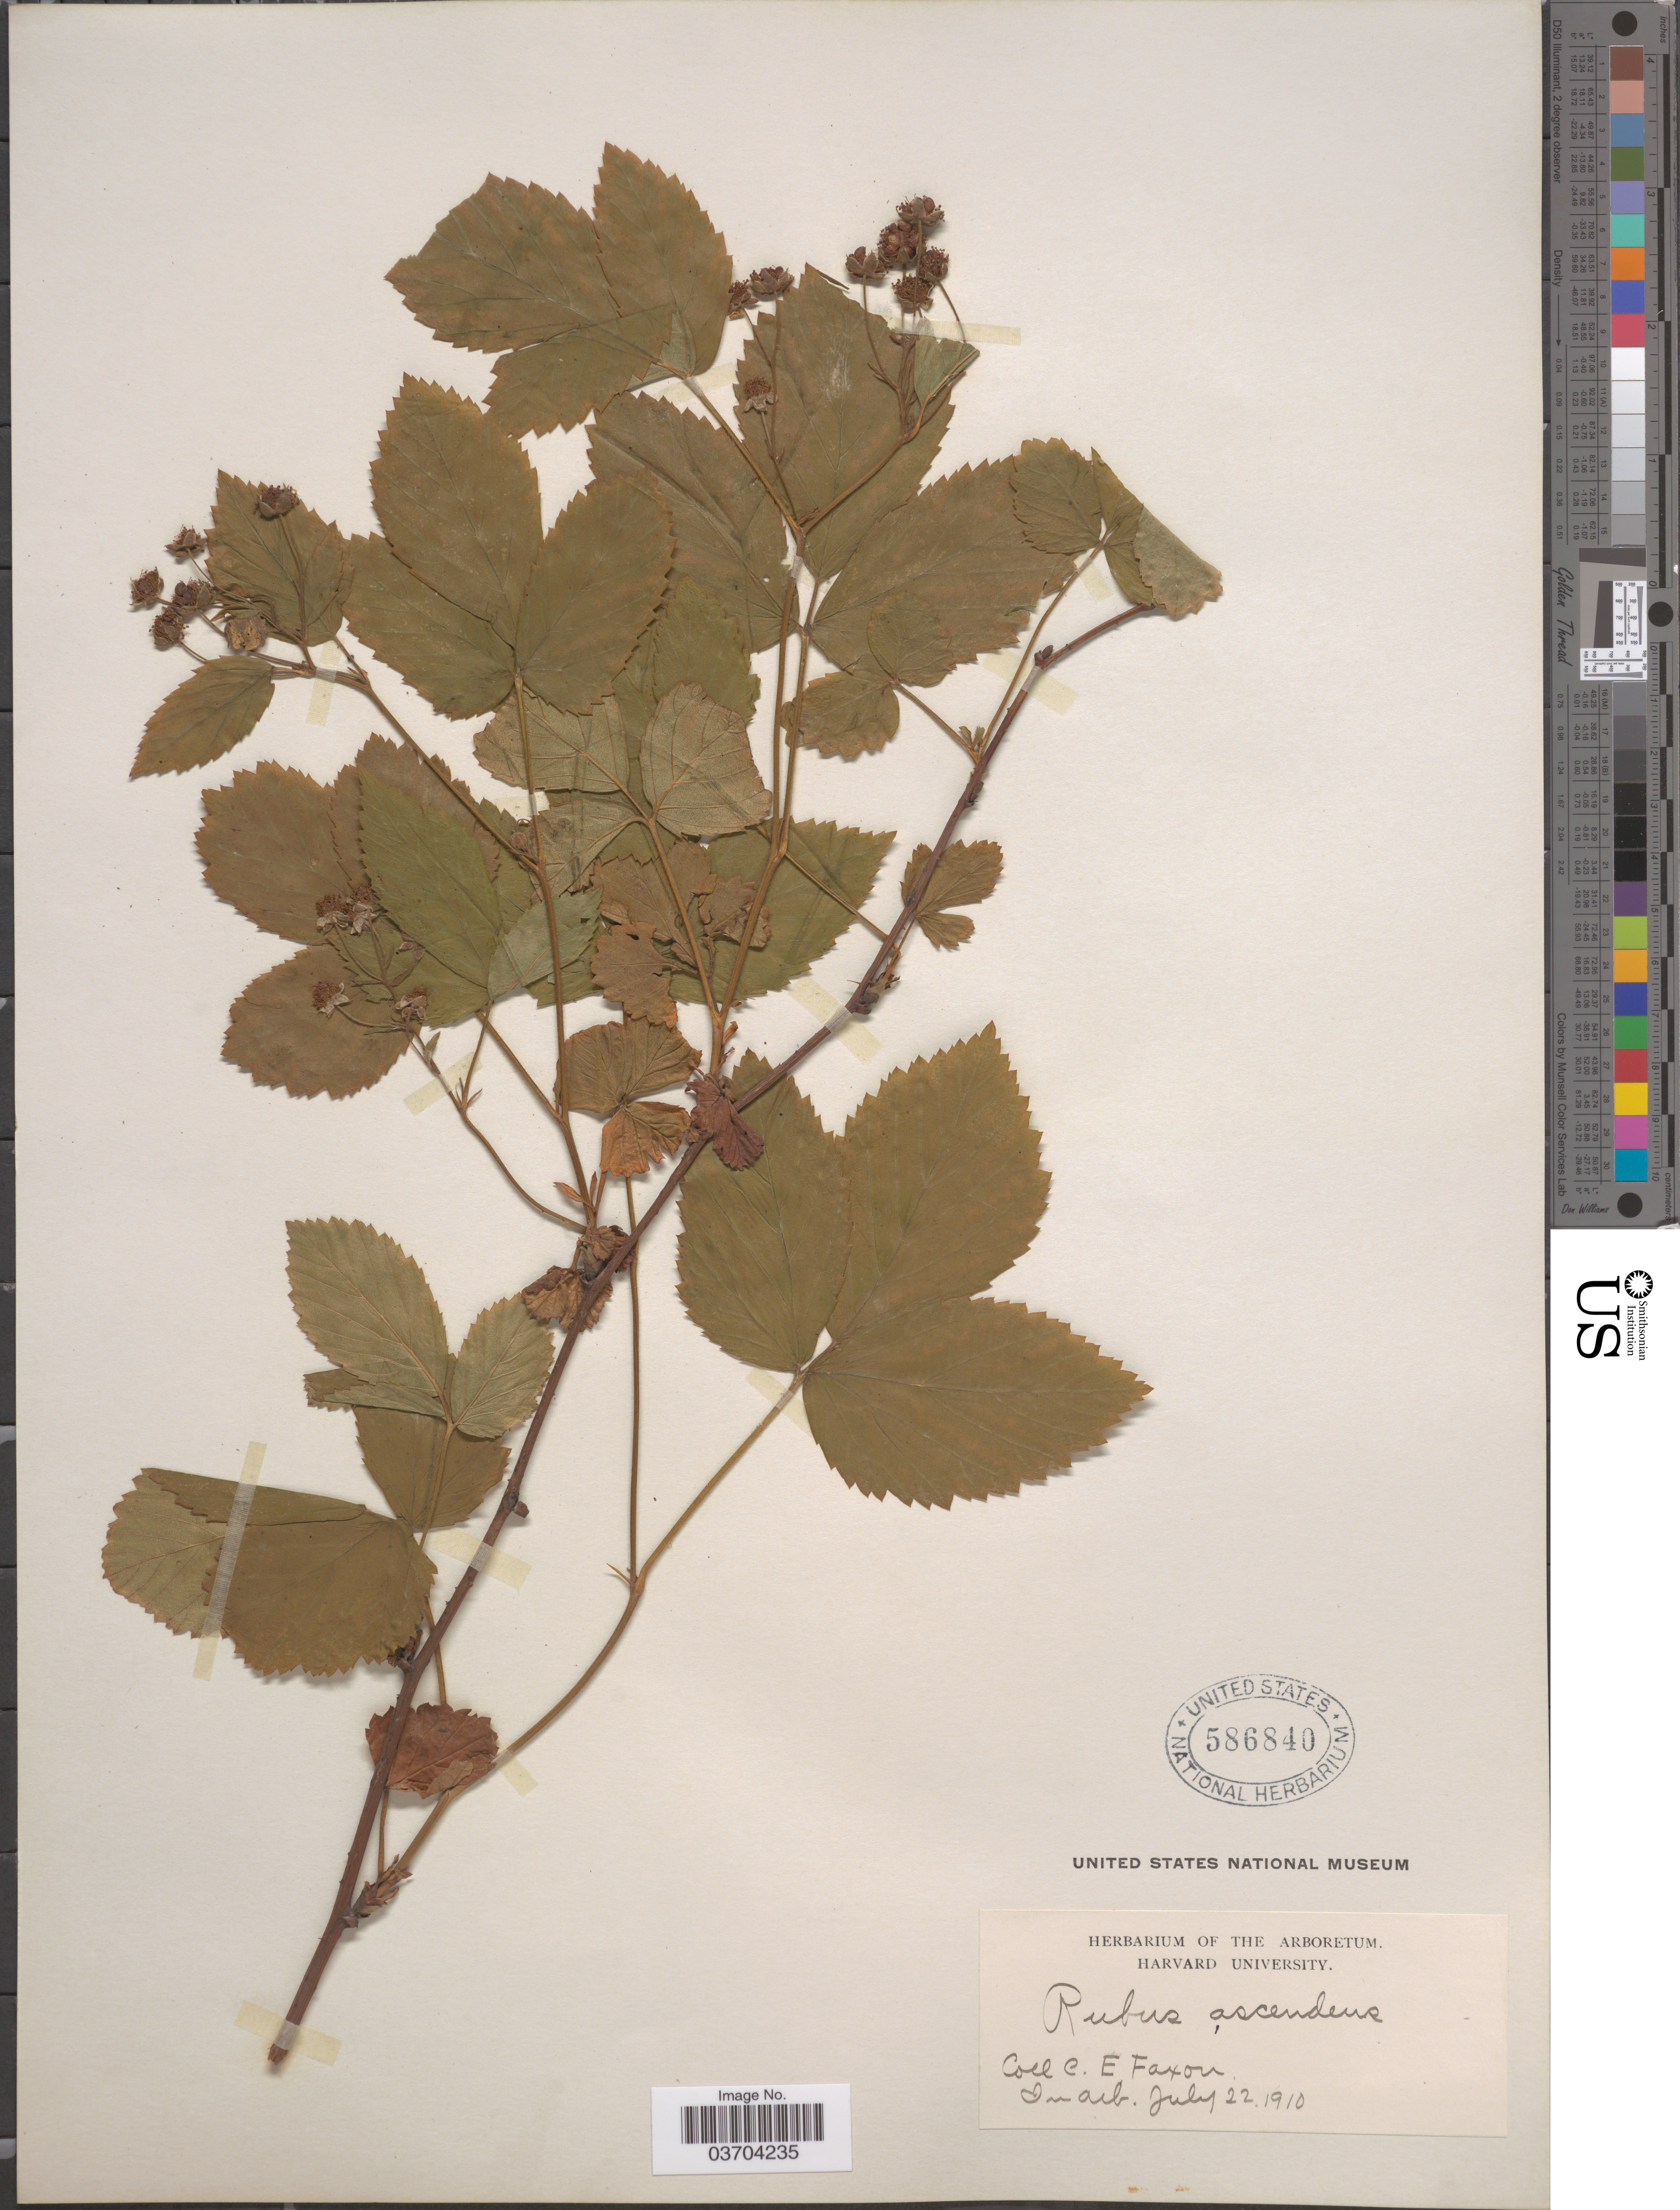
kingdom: Plantae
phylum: Tracheophyta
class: Magnoliopsida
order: Rosales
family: Rosaceae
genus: Rubus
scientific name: Rubus ascendens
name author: Blanch.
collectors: C. Faxon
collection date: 1910-07-22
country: United States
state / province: Massachusetts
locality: On arb.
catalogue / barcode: US 586840